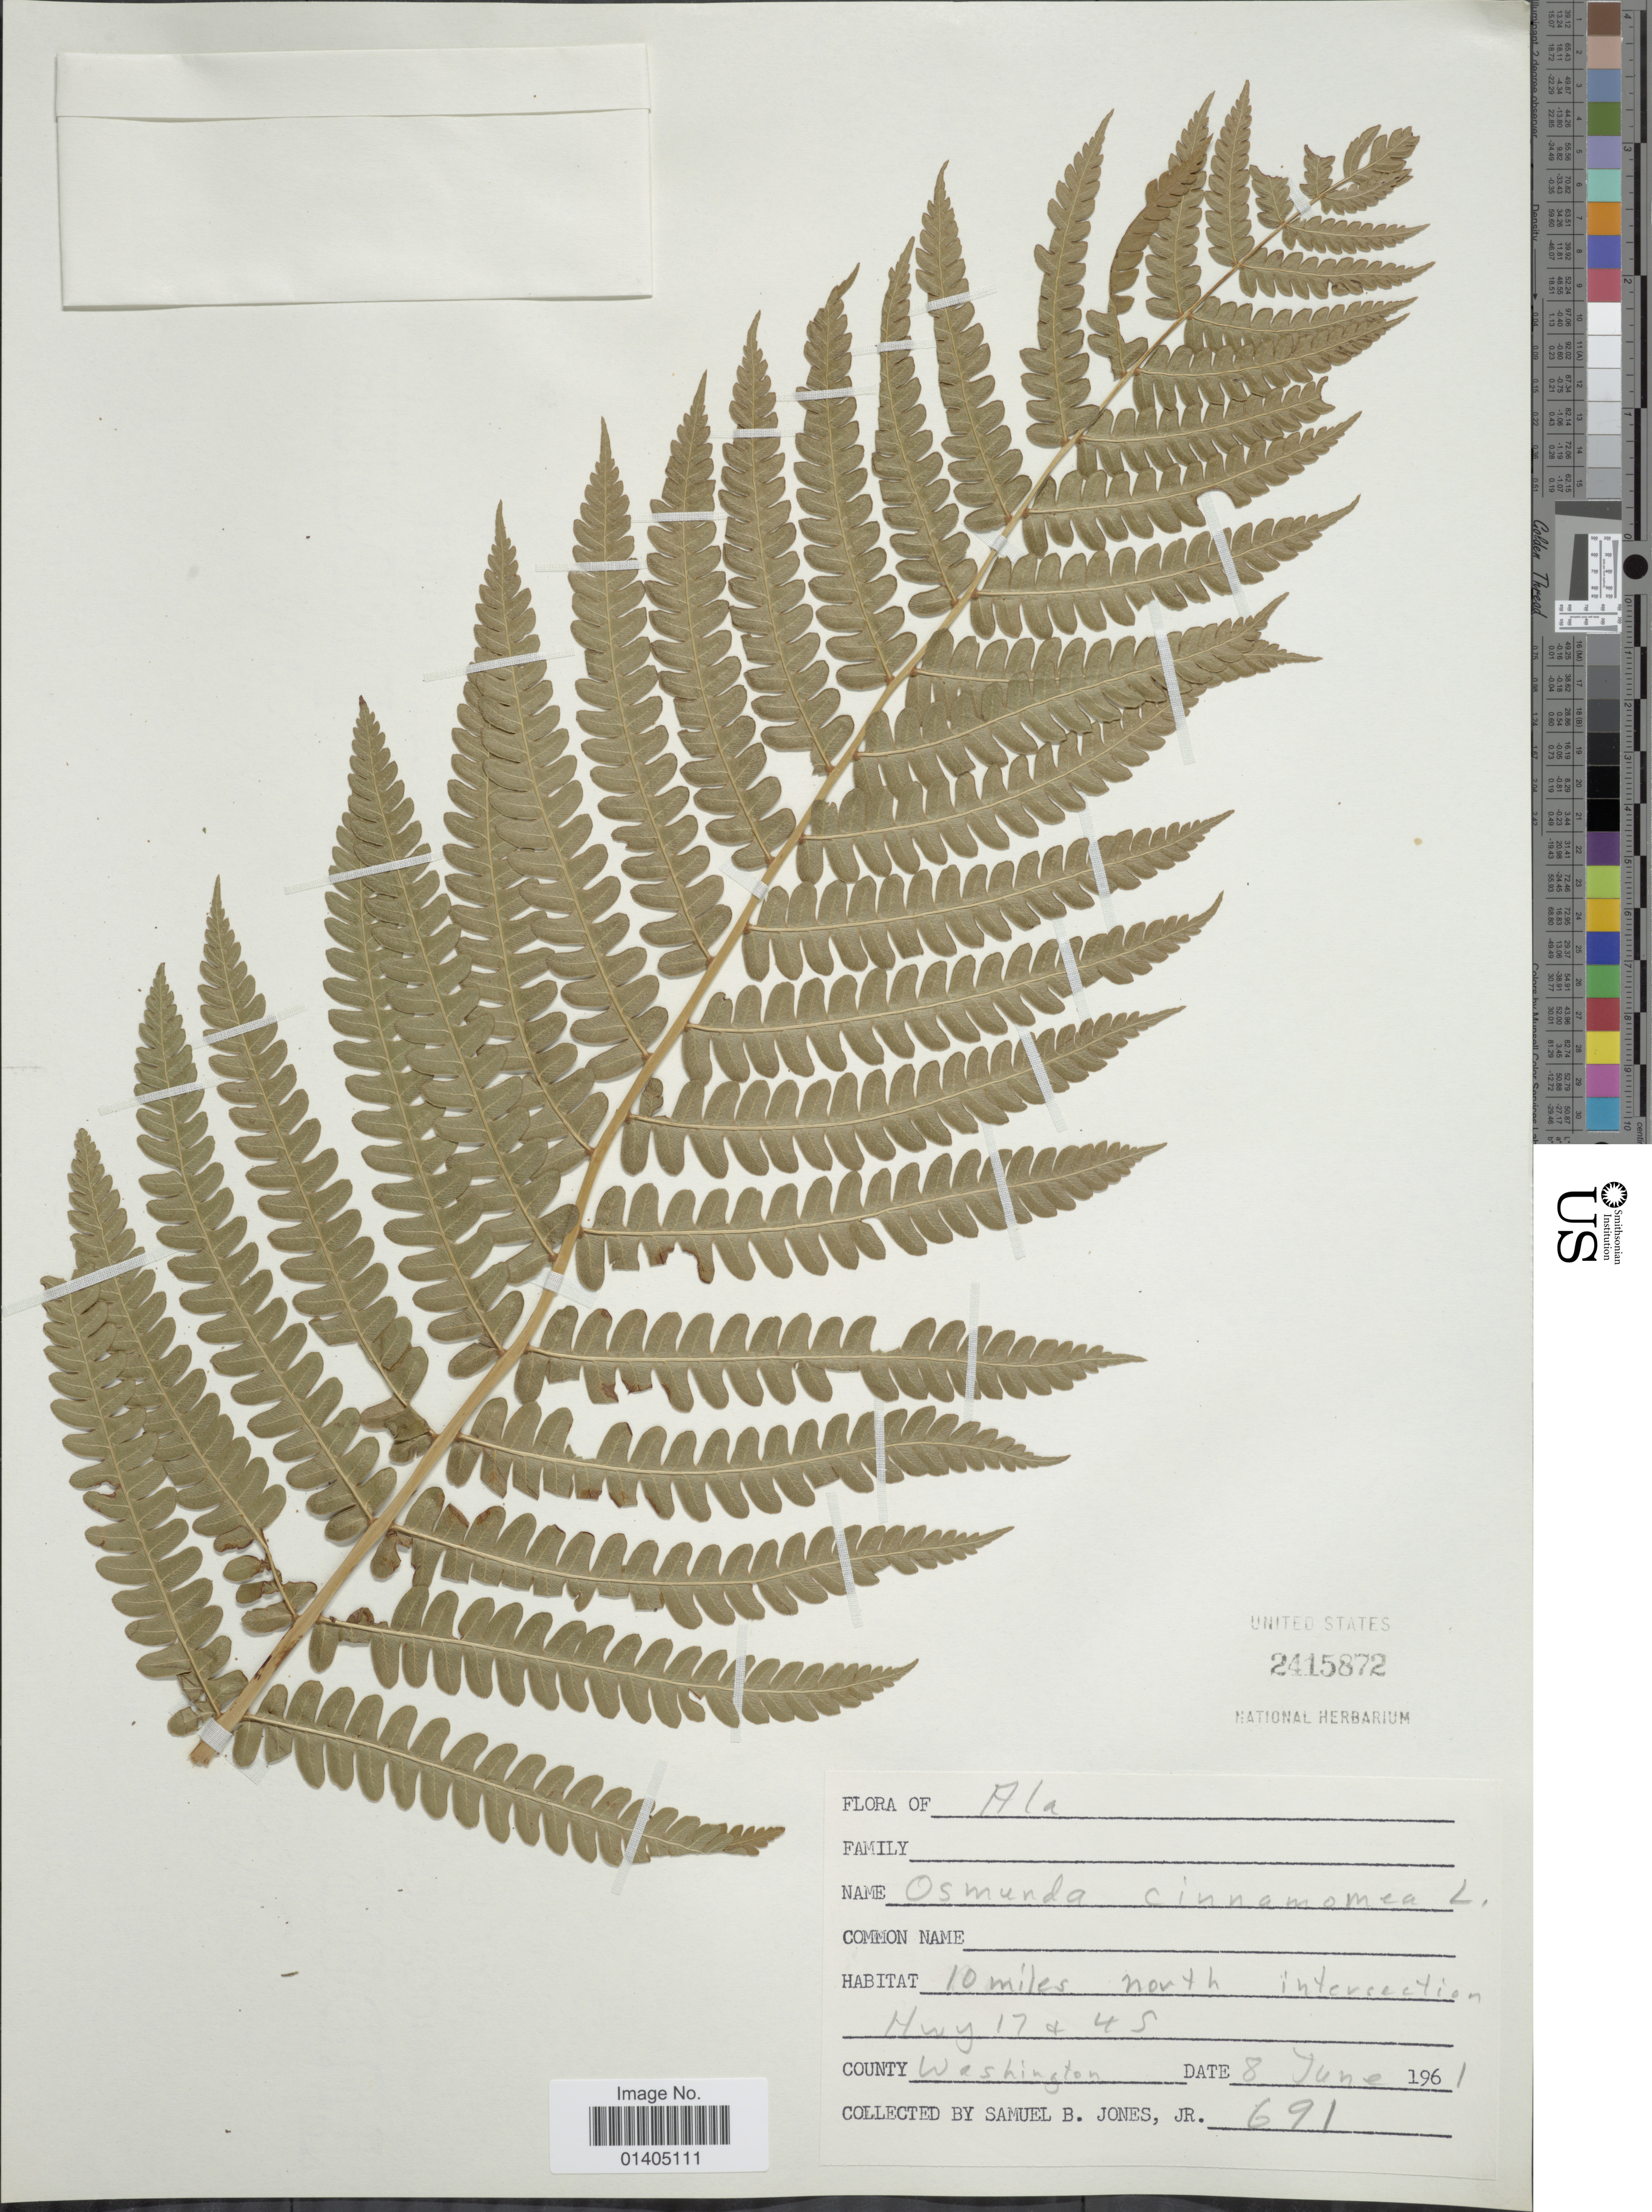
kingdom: Plantae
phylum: Tracheophyta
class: Polypodiopsida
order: Osmundales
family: Osmundaceae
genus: Osmundastrum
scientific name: Osmundastrum cinnamomeum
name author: (L.) C. Presl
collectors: S. B. Jones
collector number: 691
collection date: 1961-06-08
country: United States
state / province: Alabama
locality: Flora of Ala, 10 miles north intersection Hwy 17 + 45. County Washington.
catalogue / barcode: US 2415872